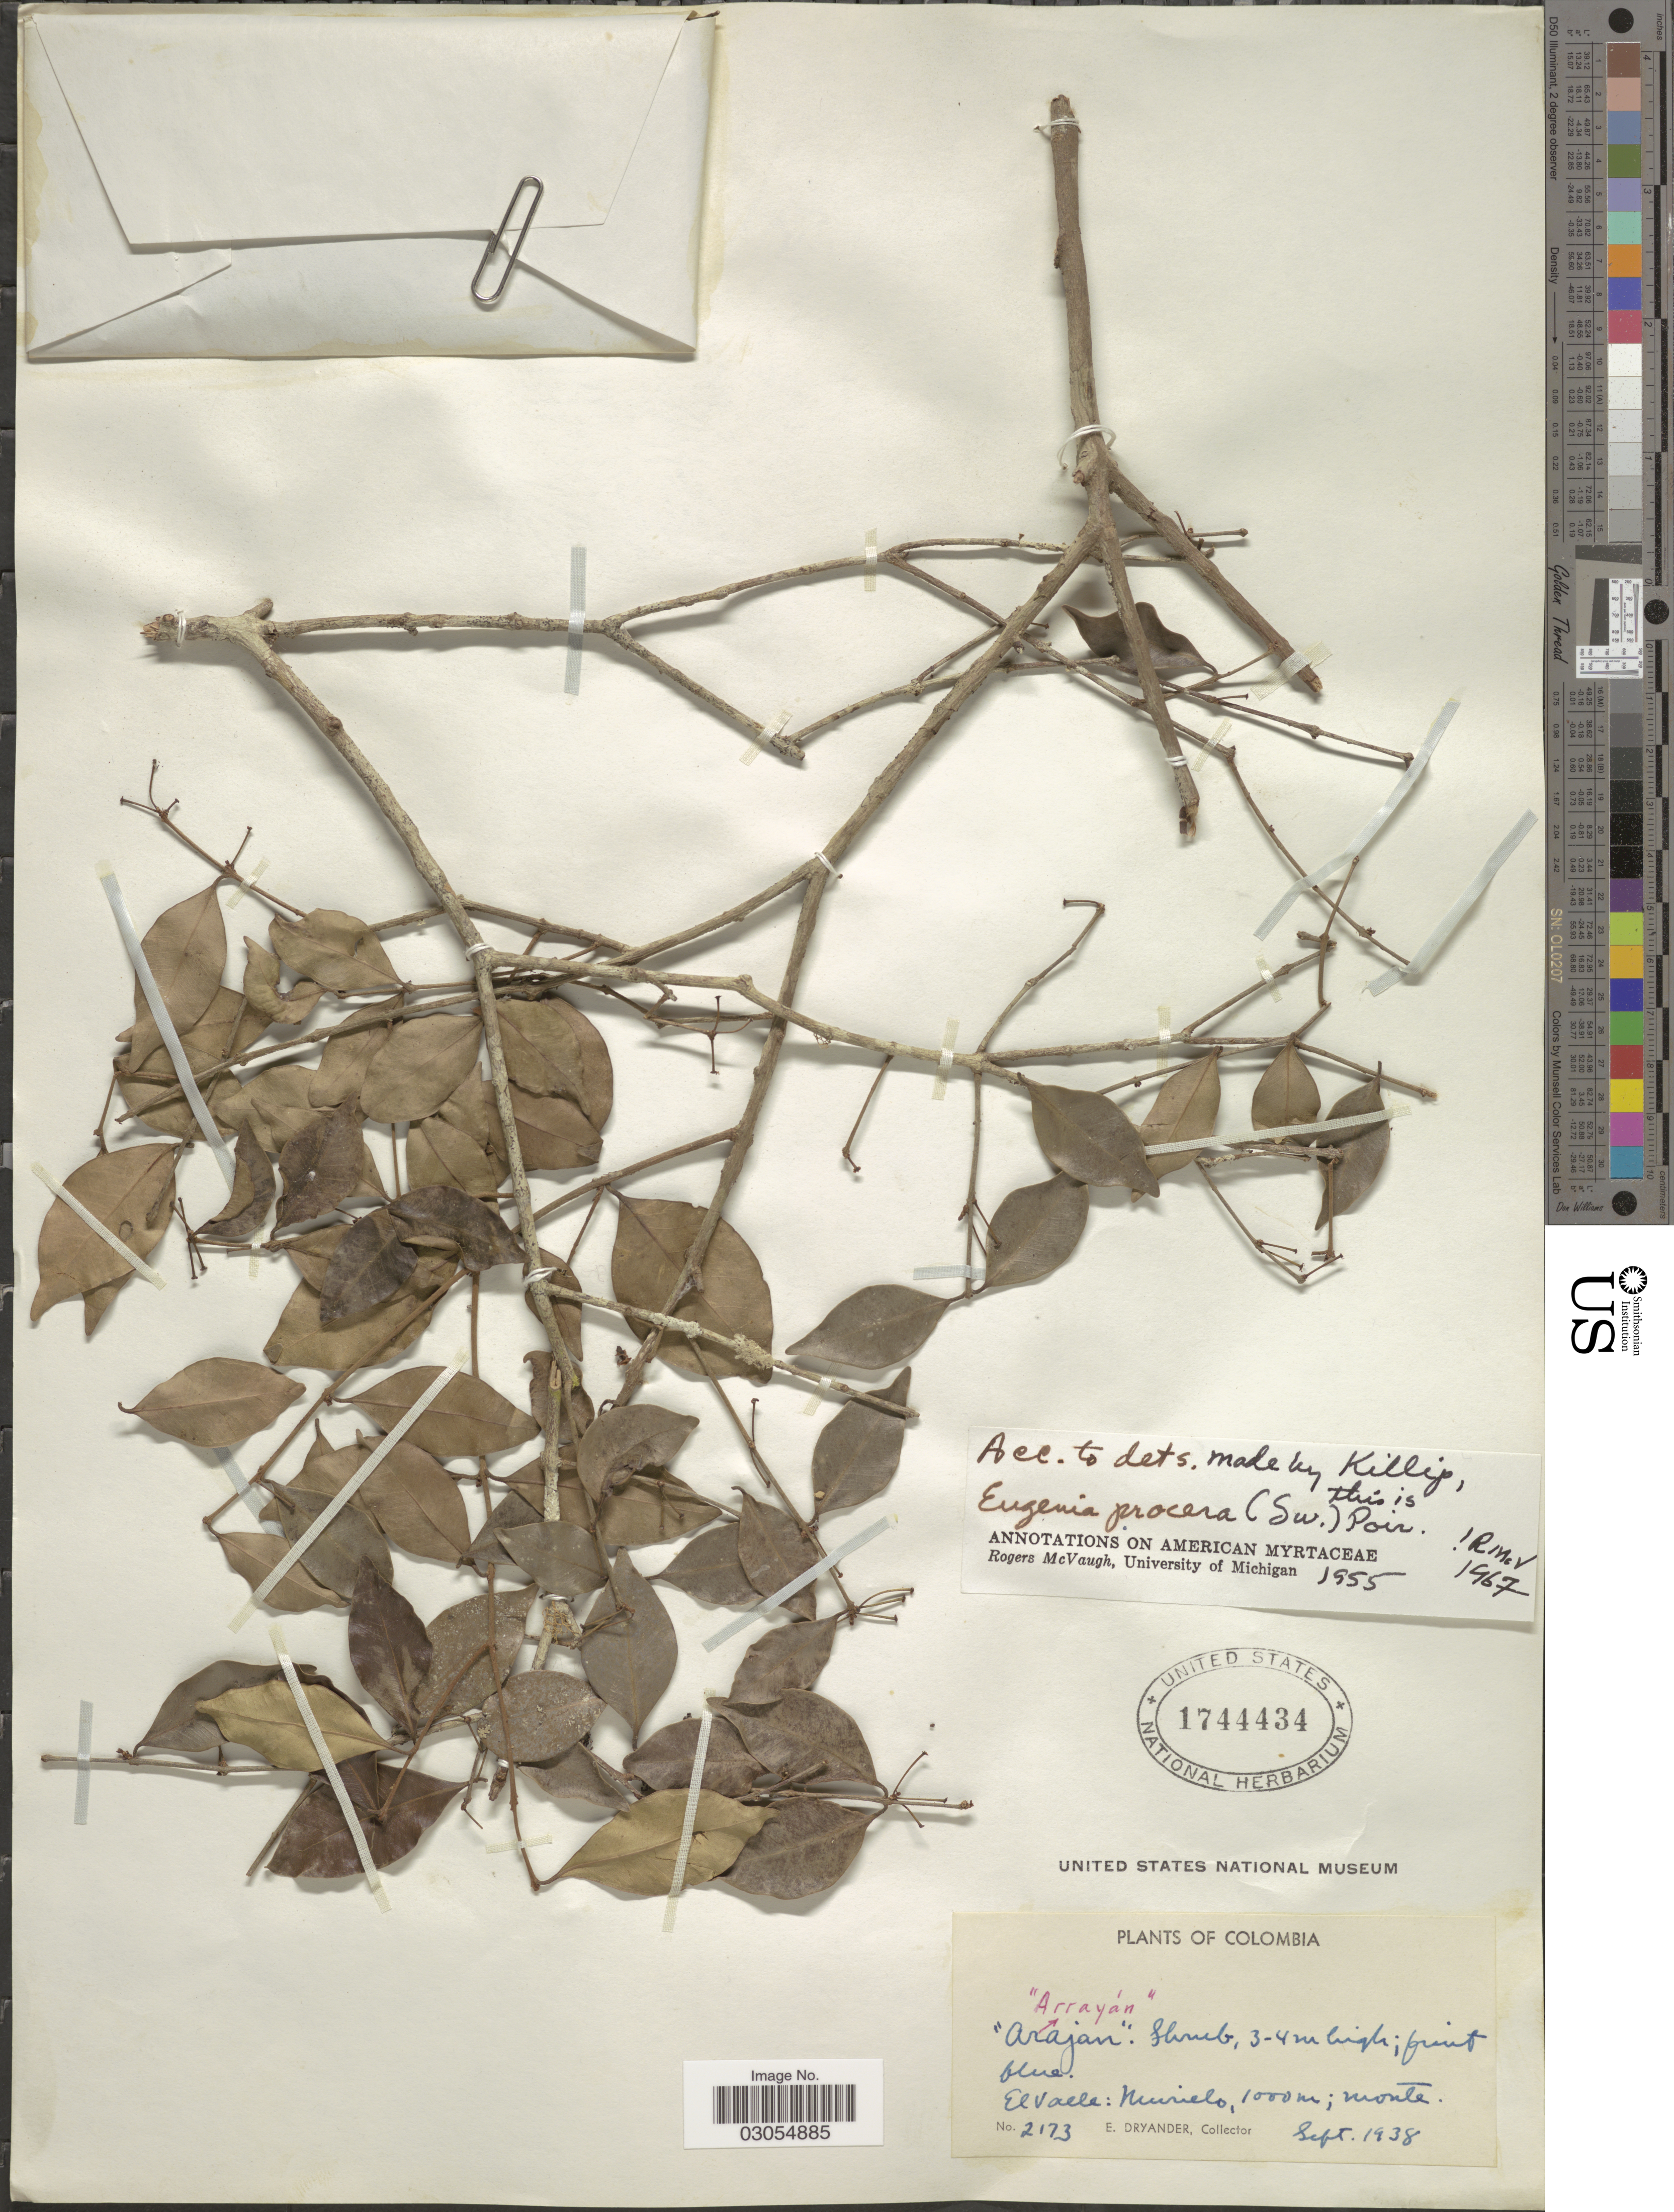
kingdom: Plantae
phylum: Tracheophyta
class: Magnoliopsida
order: Myrtales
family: Myrtaceae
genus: Eugenia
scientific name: Eugenia procera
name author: (Sw.) Poir.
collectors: E. Dryander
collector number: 2173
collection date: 1938-09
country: Colombia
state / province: Valle del Cauca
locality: El Valle: Murielo.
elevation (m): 1000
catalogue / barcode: US 1744434